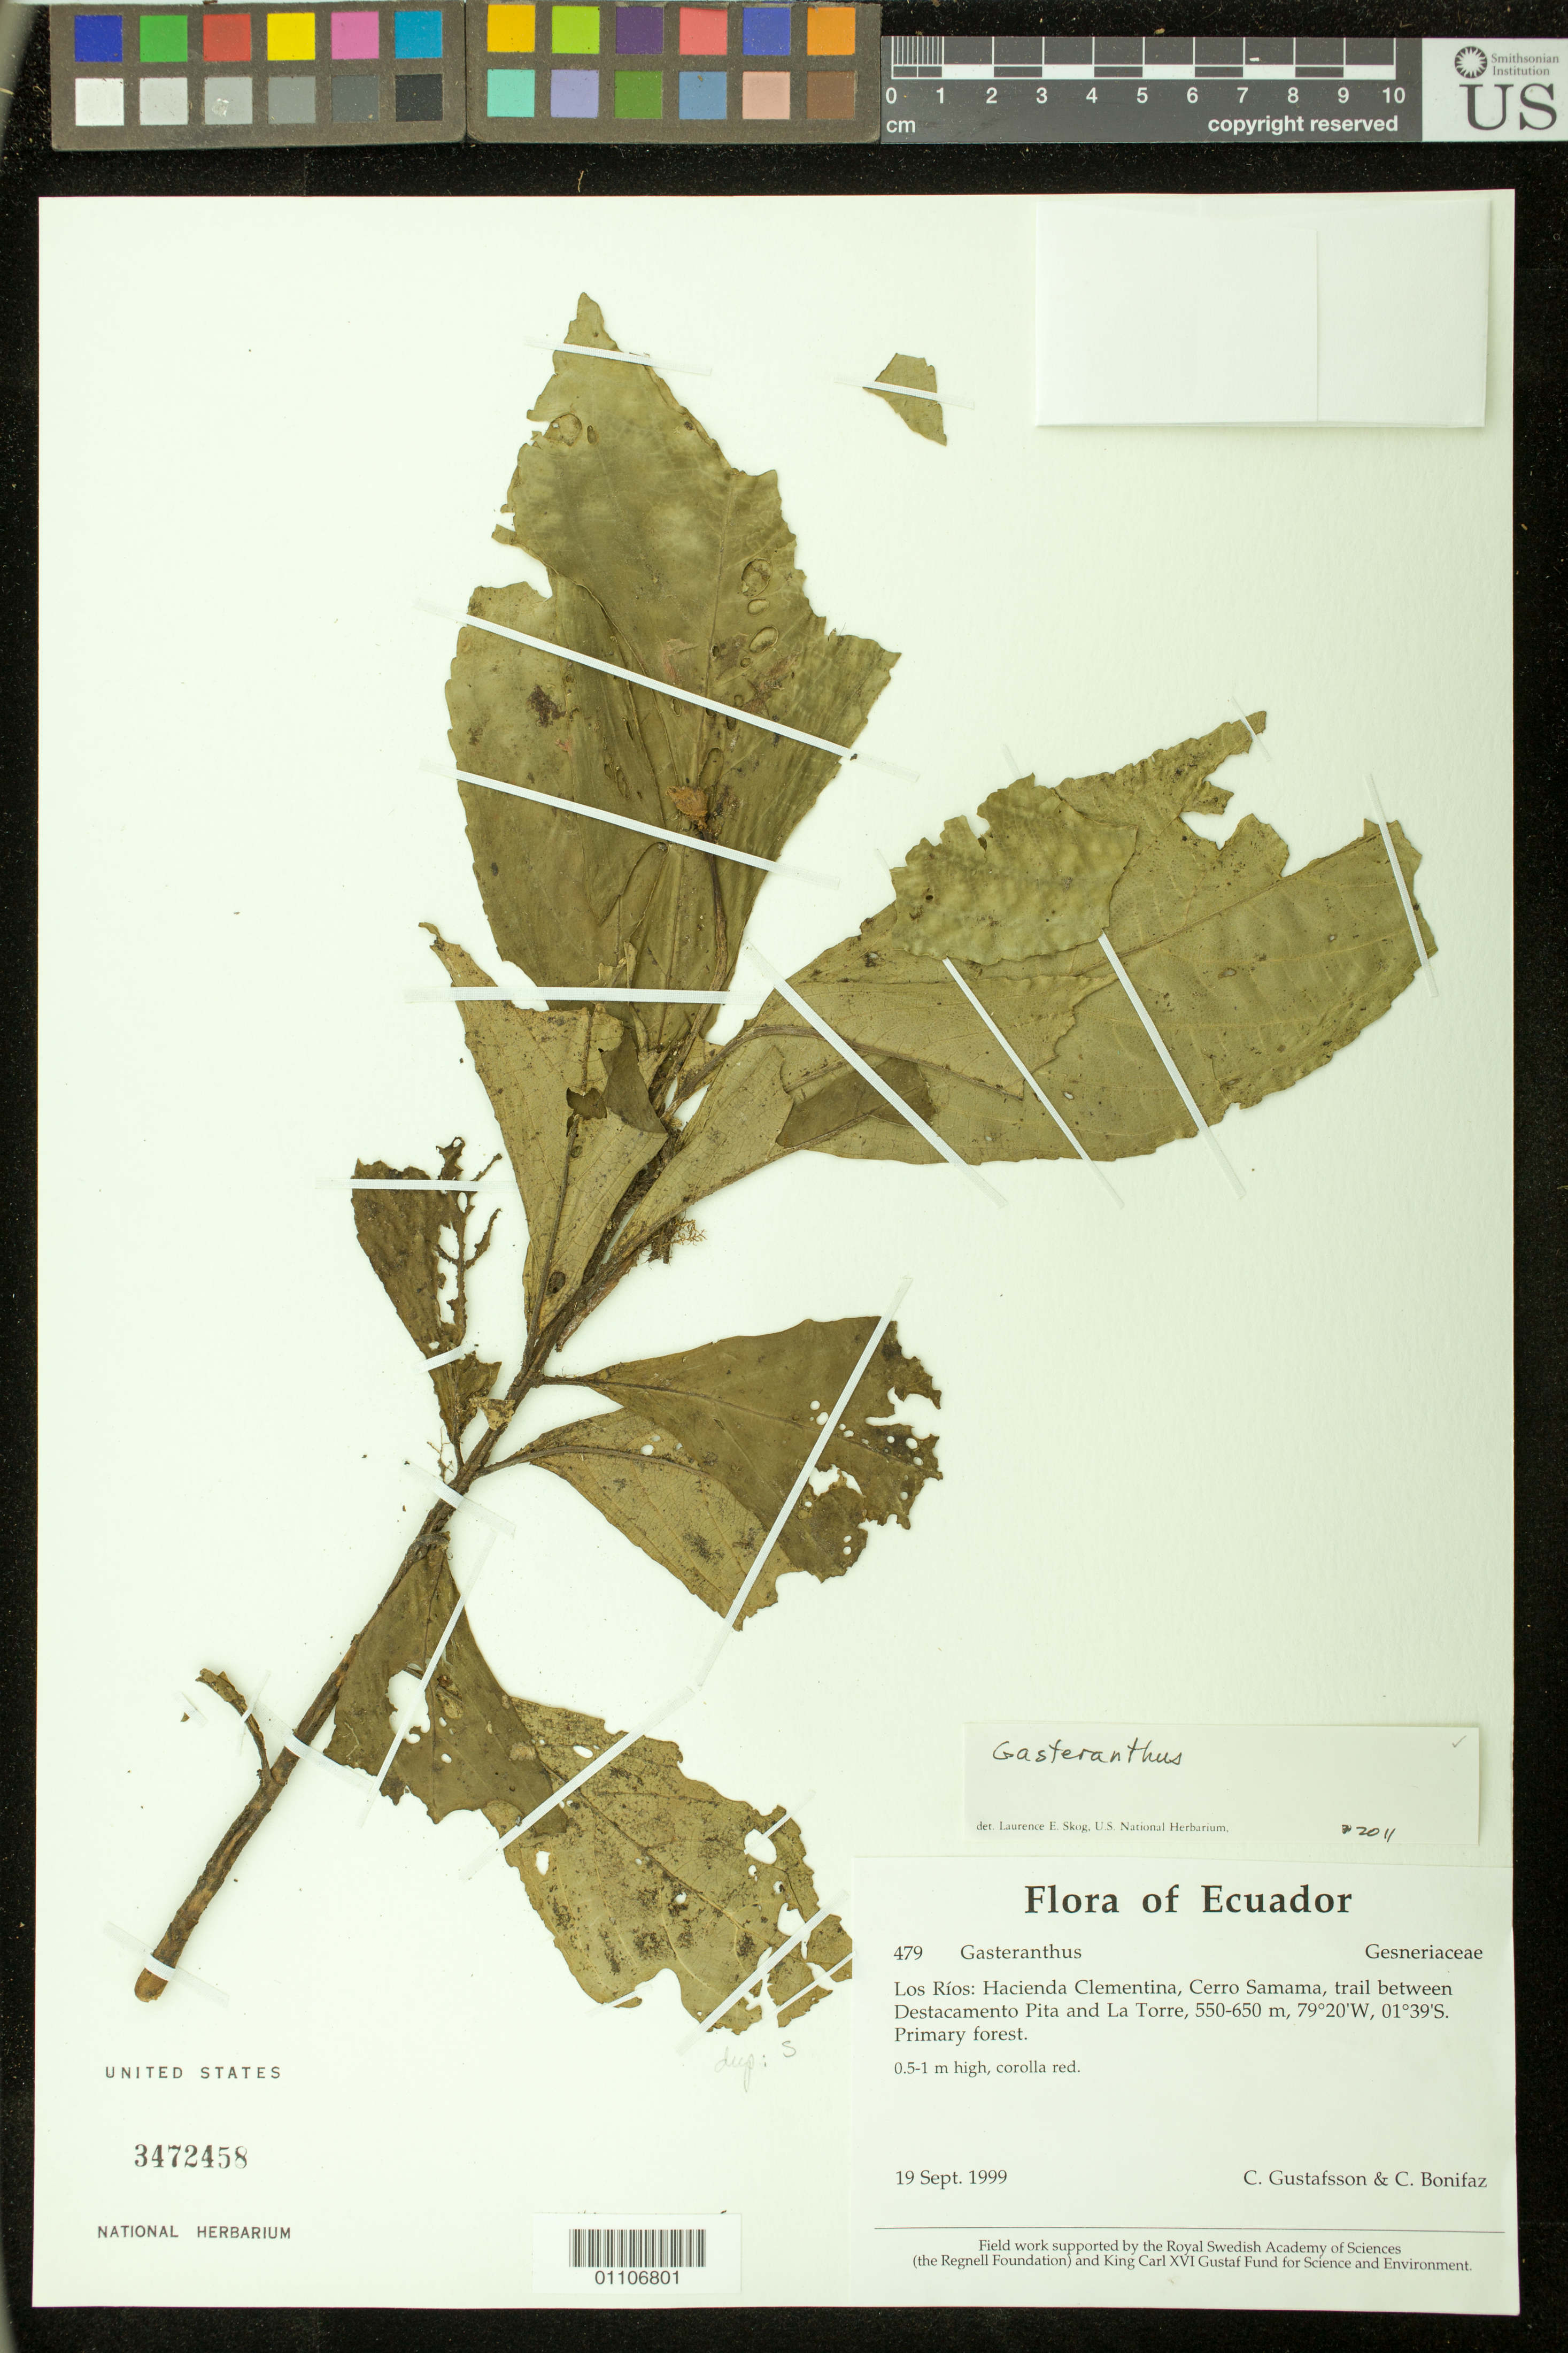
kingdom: Plantae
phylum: Tracheophyta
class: Magnoliopsida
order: Lamiales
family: Gesneriaceae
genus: Gasteranthus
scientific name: Gasteranthus sp.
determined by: Skog, Laurence E.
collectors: C. G. Gustafsson & C. Bonifaz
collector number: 479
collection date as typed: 19 Sep 1999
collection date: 1999-09-19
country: Ecuador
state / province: Los Rios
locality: Hacienda Clementina, Cerro Samama, trail between Destacamento Pita and Limone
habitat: Primary forest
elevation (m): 550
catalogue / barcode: US 3472458